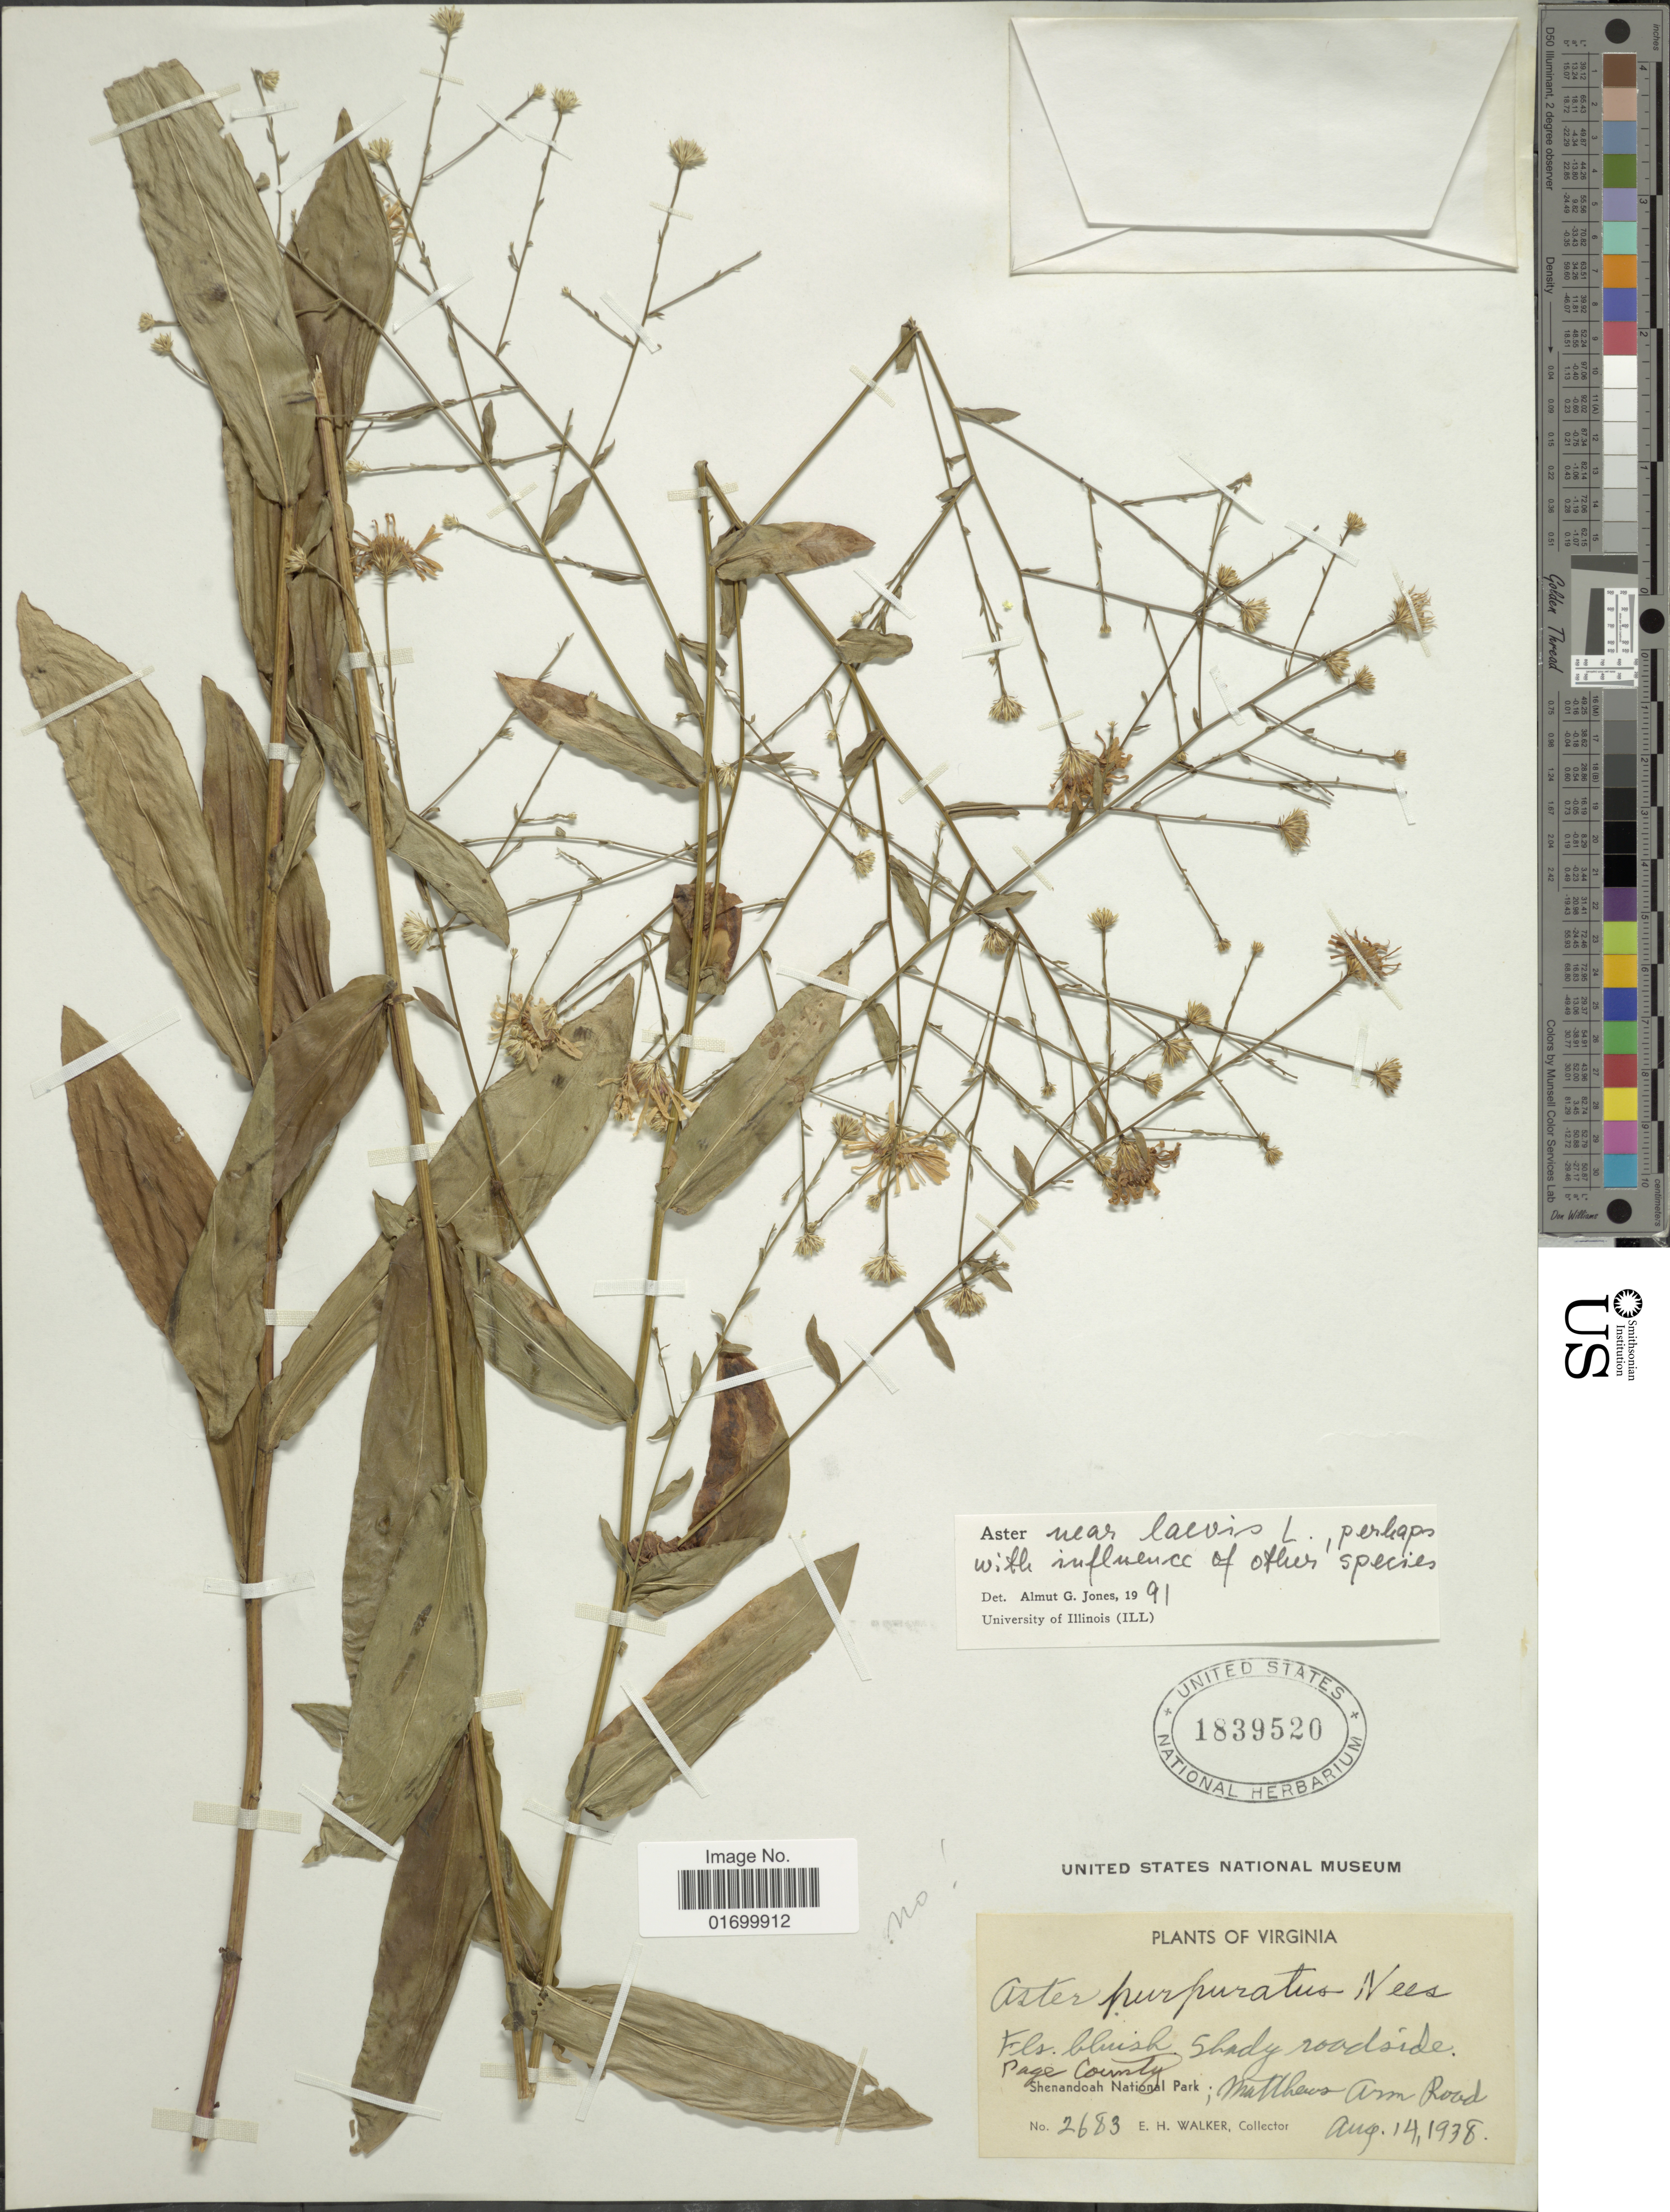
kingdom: Plantae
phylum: Tracheophyta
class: Magnoliopsida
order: Asterales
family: Asteraceae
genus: Symphyotrichum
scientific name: Symphyotrichum laeve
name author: (L.) Á. Löve & D. Löve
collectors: E. H. Walker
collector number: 2683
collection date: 1938-08-14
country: United States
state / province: Virginia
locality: Shenandoah National Park; Matthews Arm Road.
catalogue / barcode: US 1839520